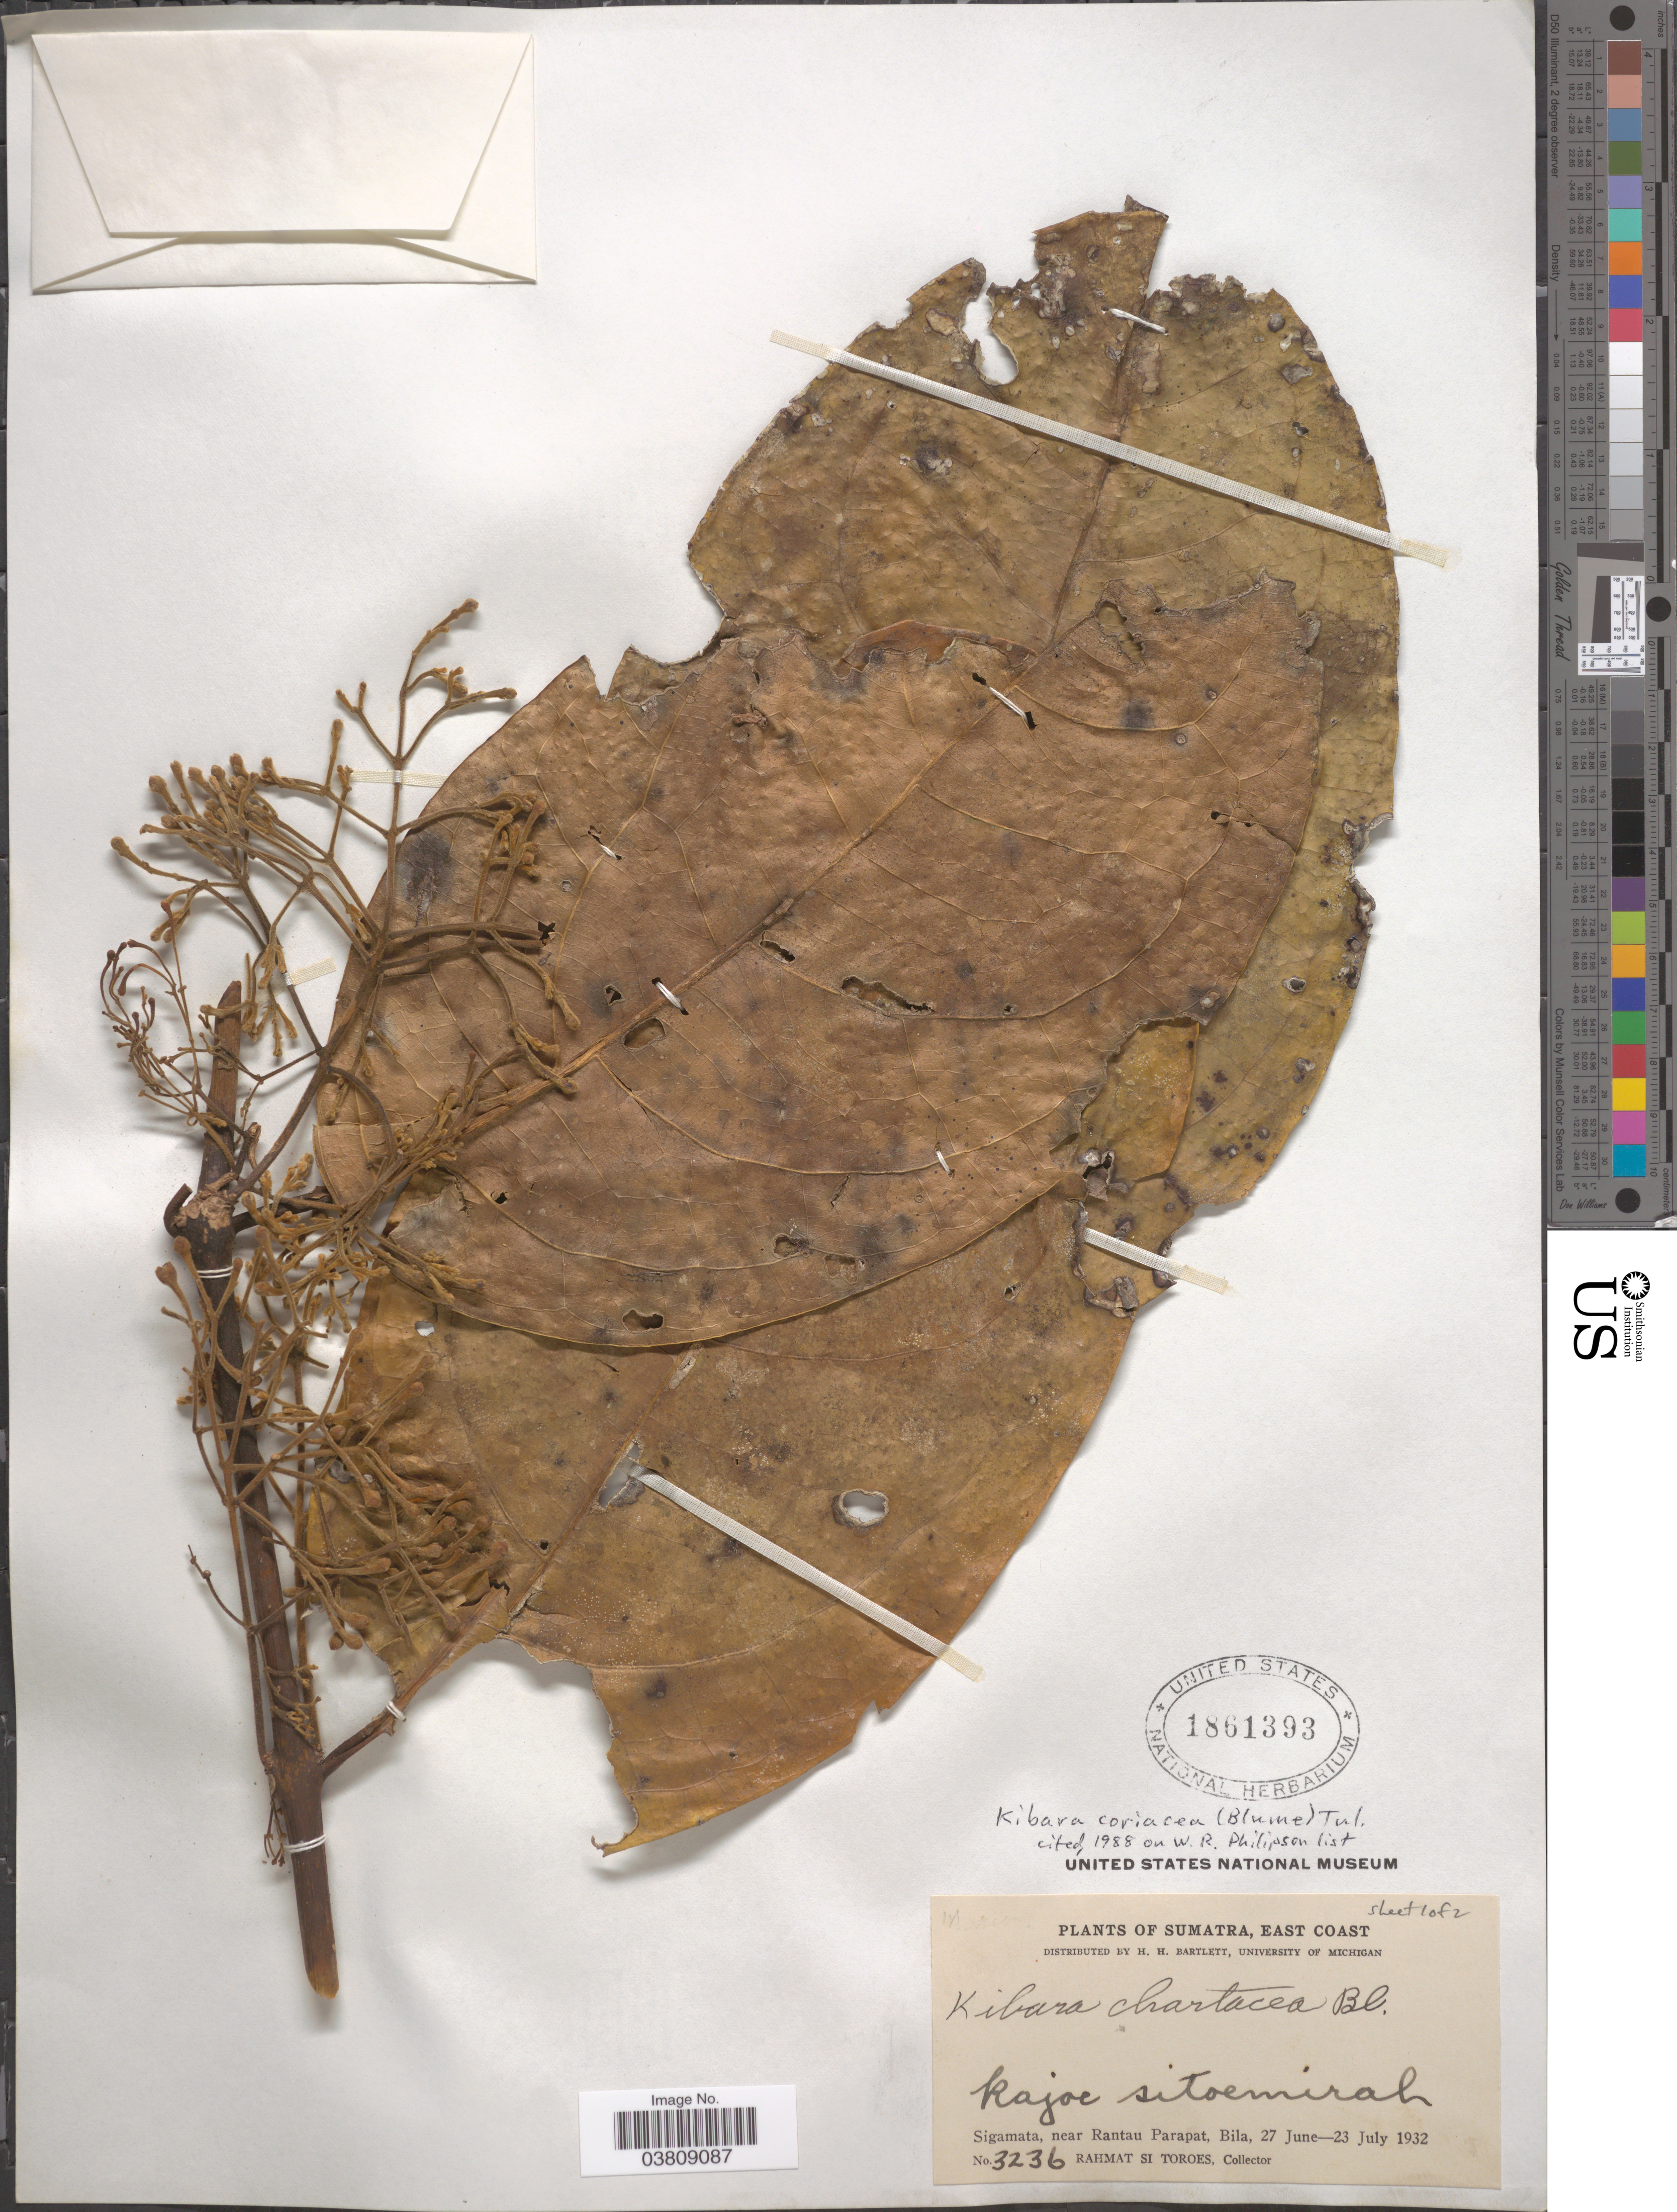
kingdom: Plantae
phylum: Tracheophyta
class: Magnoliopsida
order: Laurales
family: Monimiaceae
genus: Kibara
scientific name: Kibara coriacea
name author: (Blume) Hook. f. & Thomson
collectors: Rahmat Si Boeea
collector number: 3236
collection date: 1932-06-27/1932-07-23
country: Indonesia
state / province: Sumatra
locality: East Coast. Kajoe sitoemirah. Sigamata, near Rantau Parapat, Bila.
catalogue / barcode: US 1861393